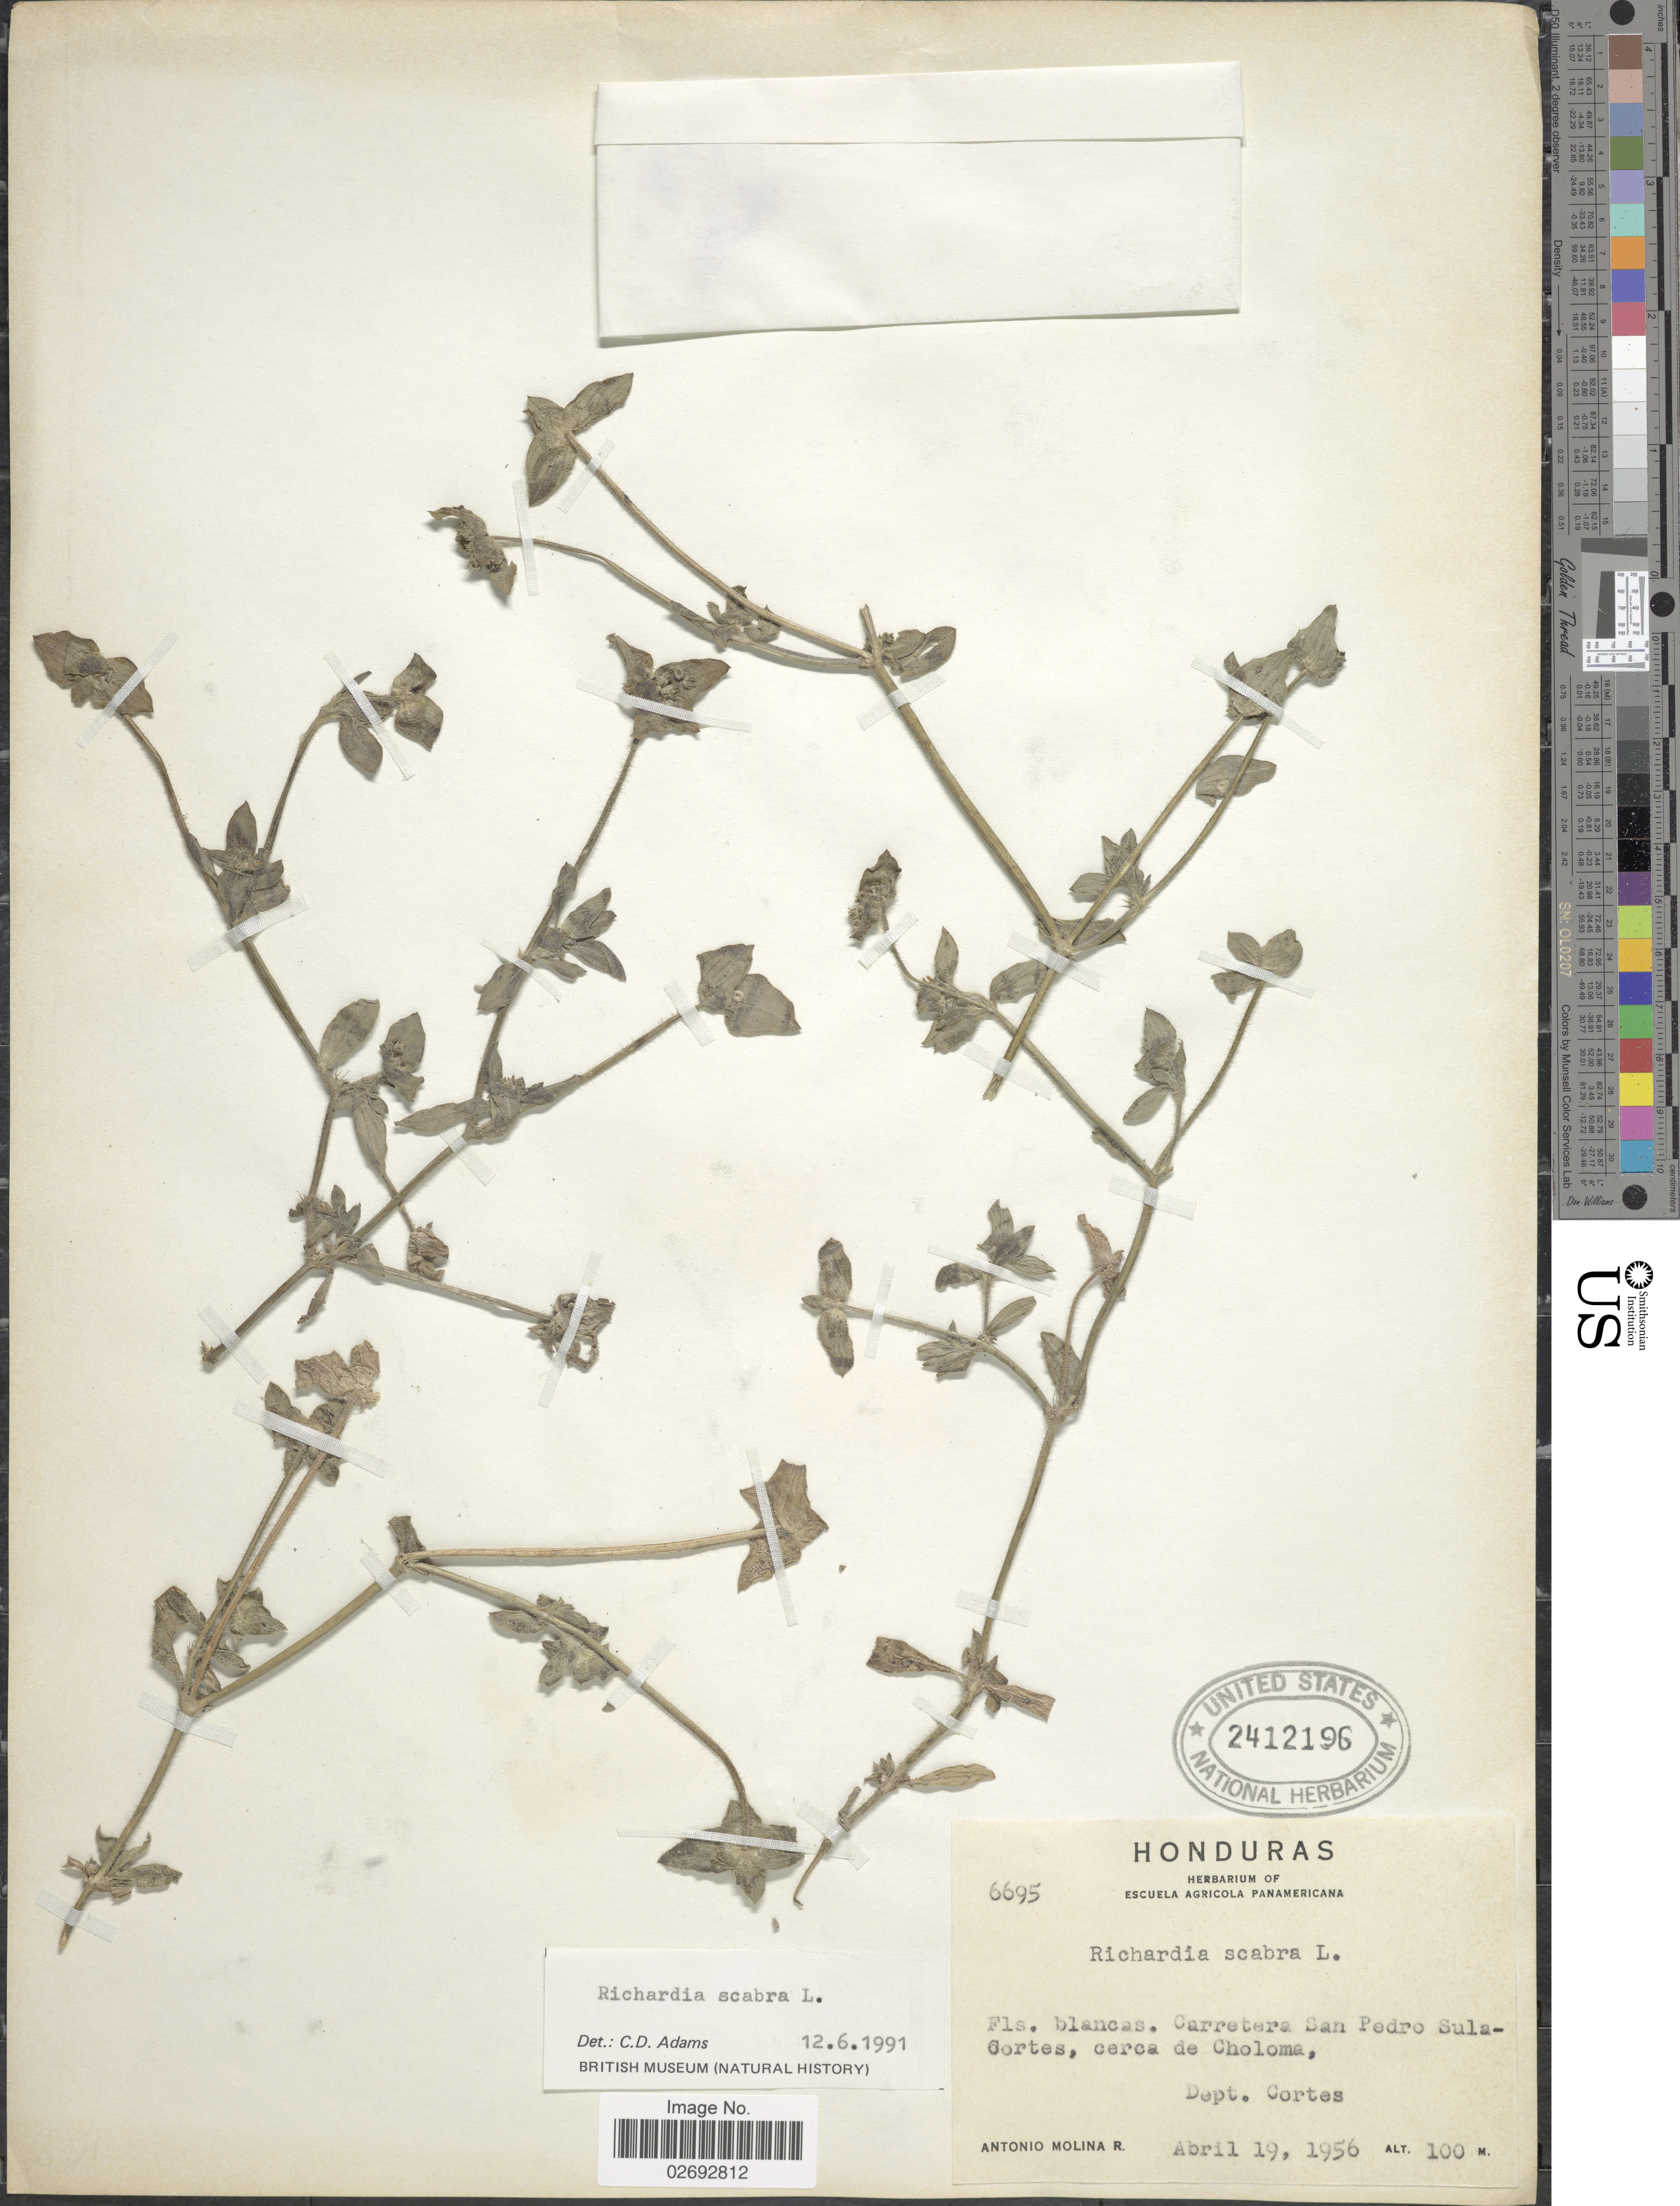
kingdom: Plantae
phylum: Tracheophyta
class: Magnoliopsida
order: Gentianales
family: Rubiaceae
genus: Richardia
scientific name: Richardia scabra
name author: L.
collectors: A. Molina R.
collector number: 6695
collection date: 1956-04-19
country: Honduras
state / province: Cortés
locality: Carretera San Pedro Sula-Cortes, cerca de Choloma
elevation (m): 100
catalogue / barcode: US 2412196